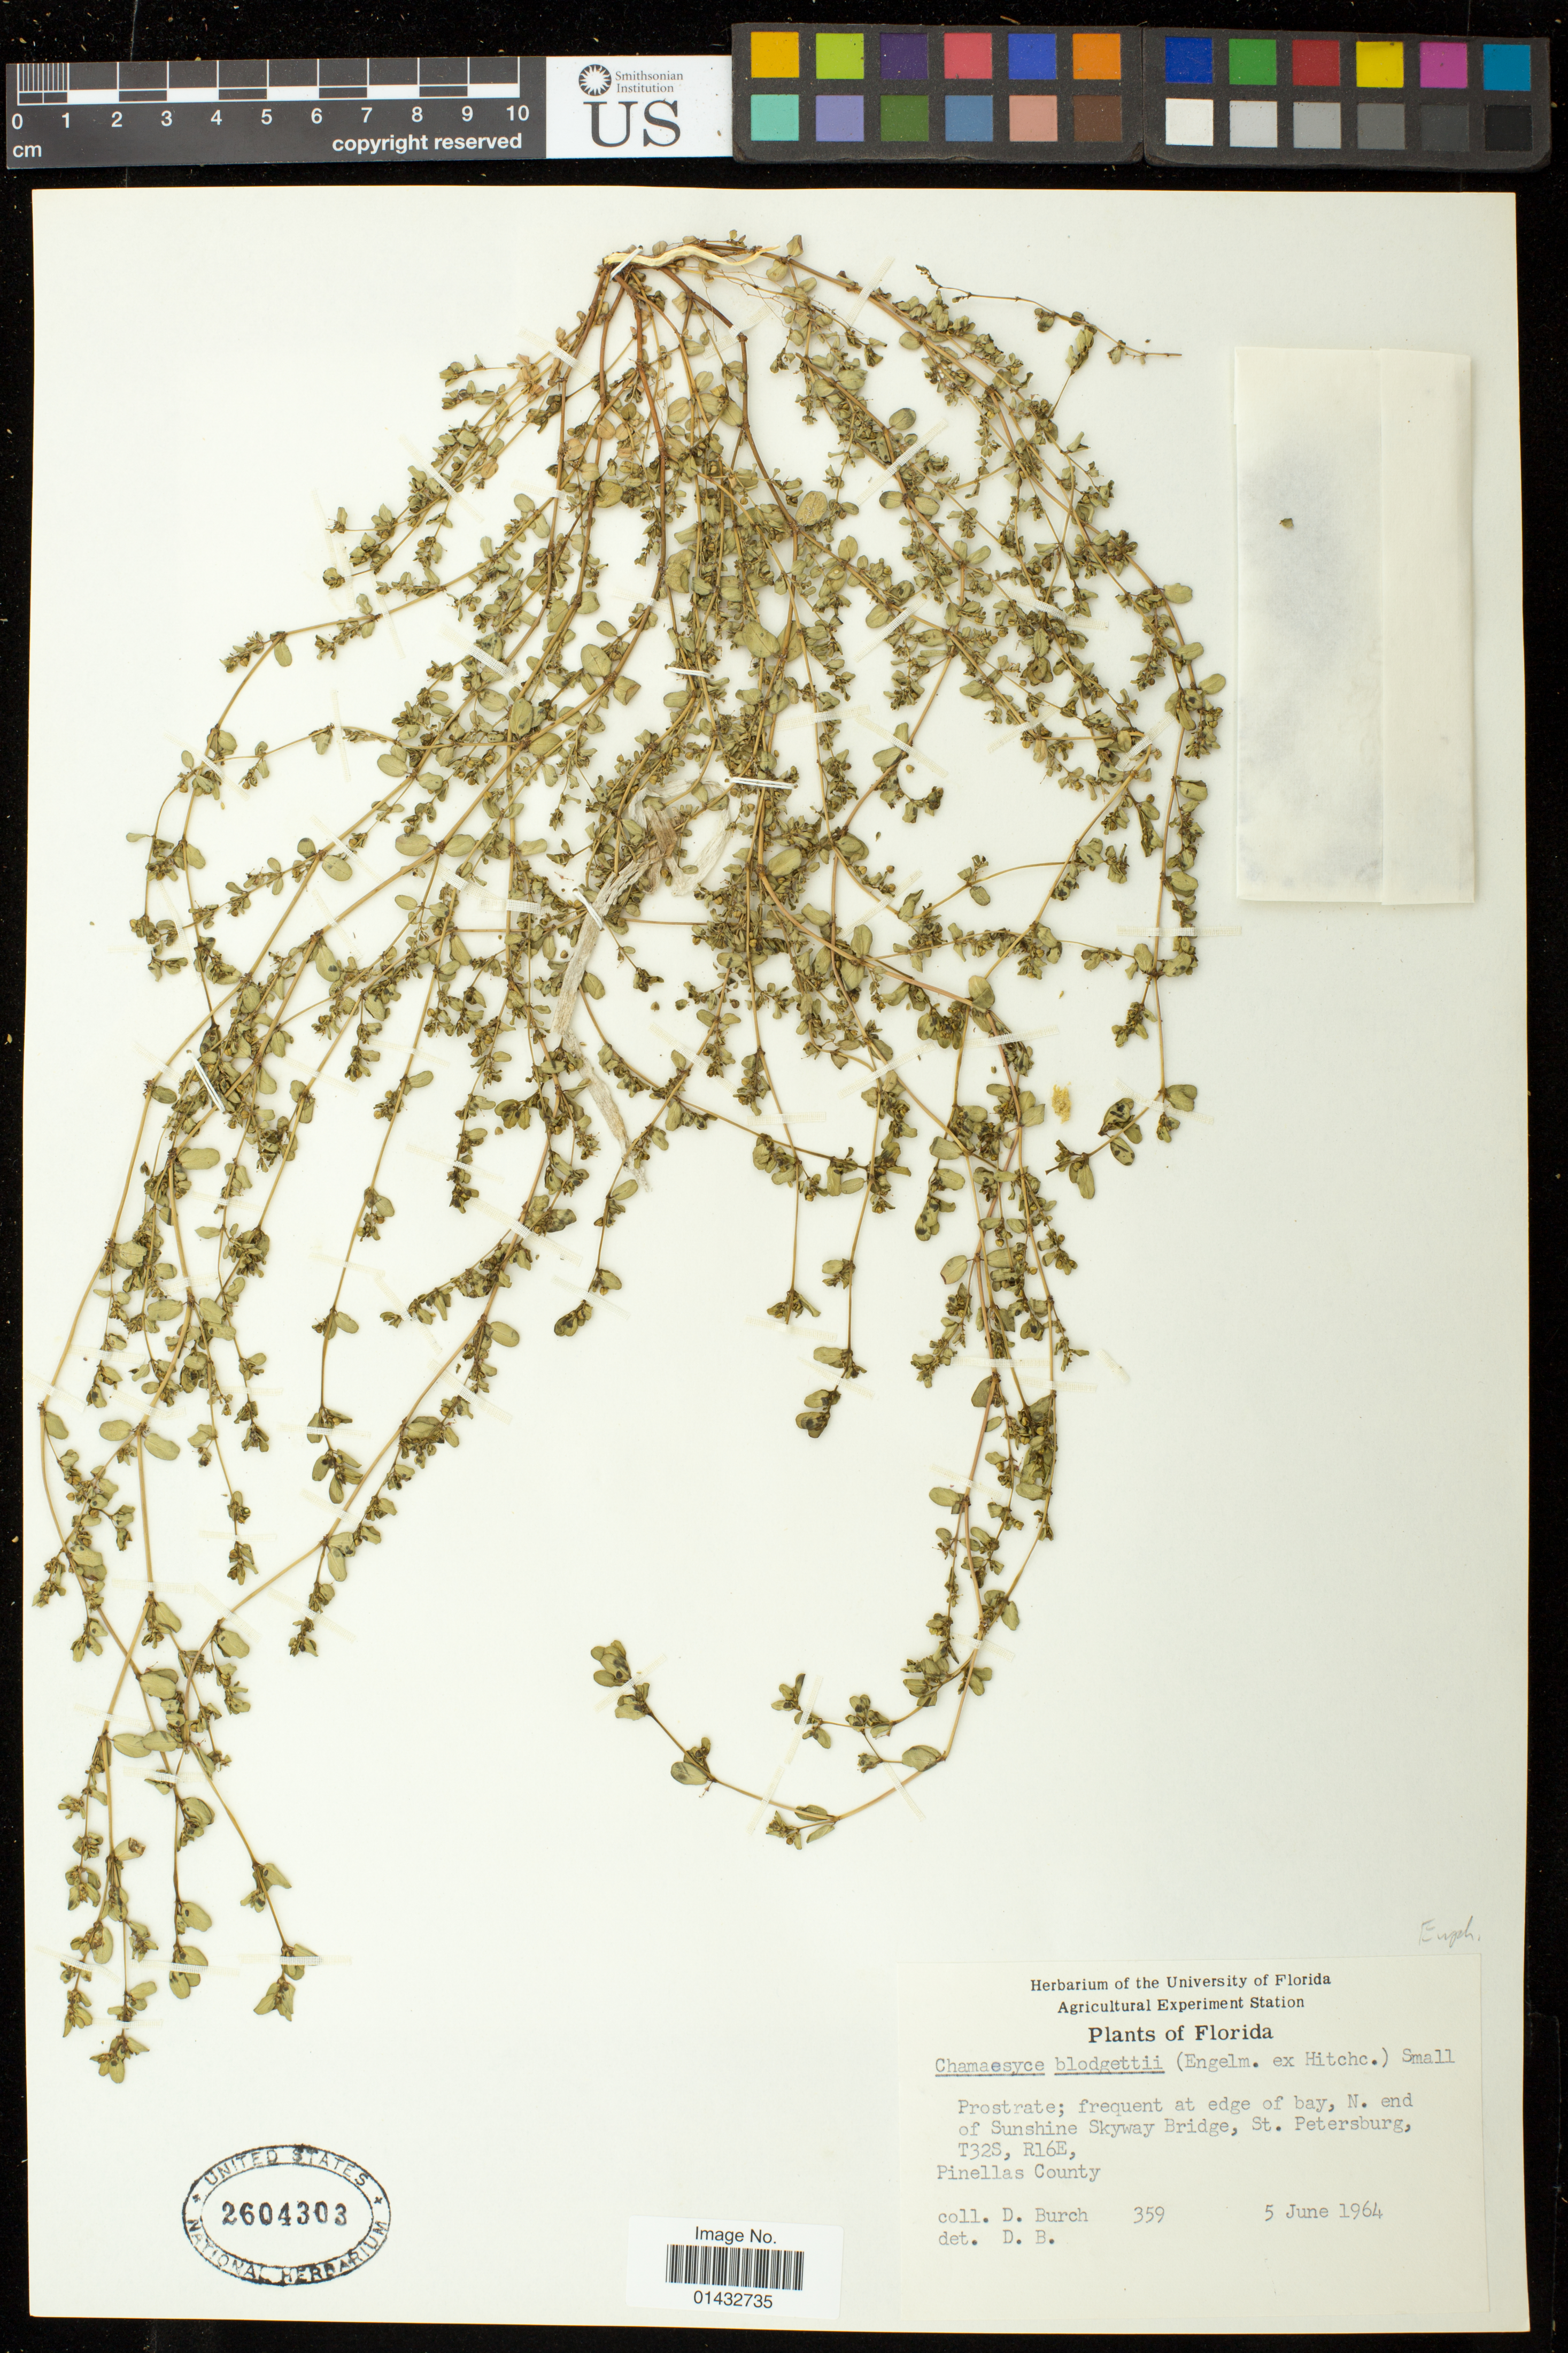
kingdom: Plantae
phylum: Tracheophyta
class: Magnoliopsida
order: Malpighiales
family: Euphorbiaceae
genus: Euphorbia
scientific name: Euphorbia blodgettii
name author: Engelm. ex Hitchc.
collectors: D. Burch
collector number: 359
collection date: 1964-06-05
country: United States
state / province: Florida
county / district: Pinellas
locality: N. end of Sunshine Skyway Bridge, ; St. Petersburg, T32S, R16E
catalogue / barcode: US 2604303